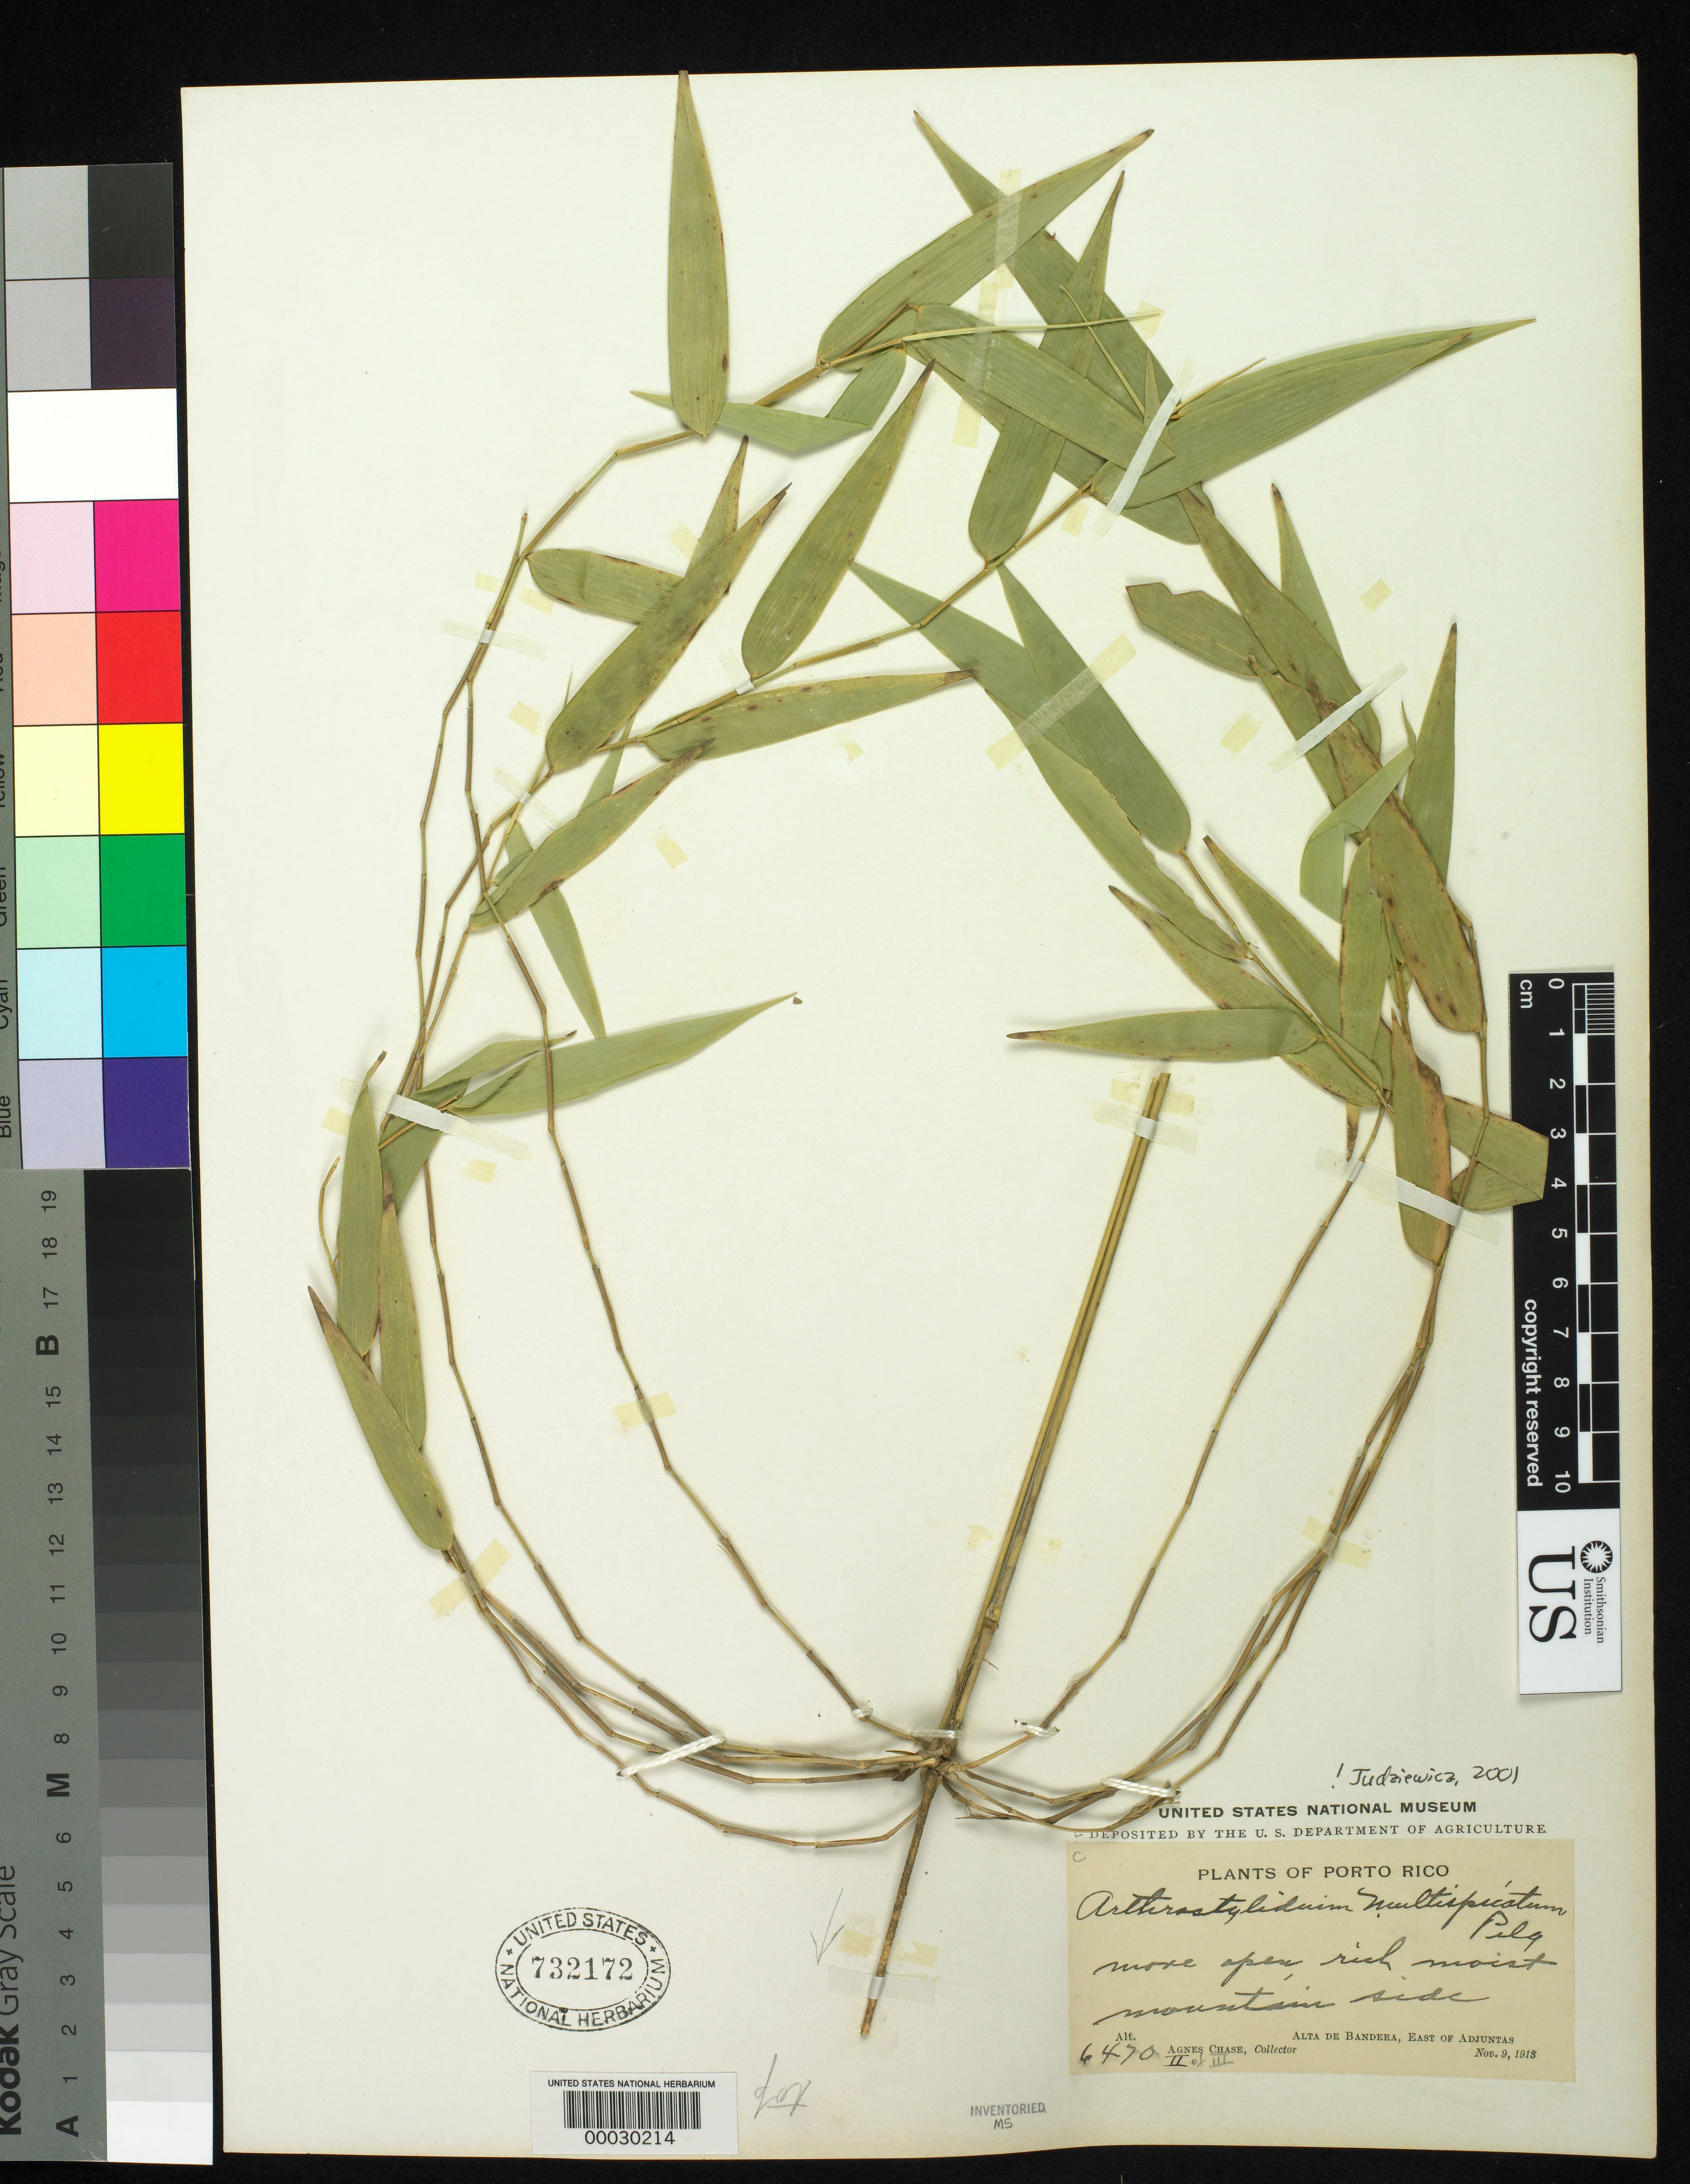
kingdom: Plantae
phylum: Tracheophyta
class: Liliopsida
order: Poales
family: Poaceae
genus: Arthrostylidium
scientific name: Arthrostylidium multispicatum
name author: Pilg. in Urb.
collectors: A. Chase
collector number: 6470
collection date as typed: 09 Nov 1913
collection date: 1913-11-09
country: Puerto Rico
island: Greater Antilles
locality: Alta de la bandera, adjuntas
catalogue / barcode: US 732172